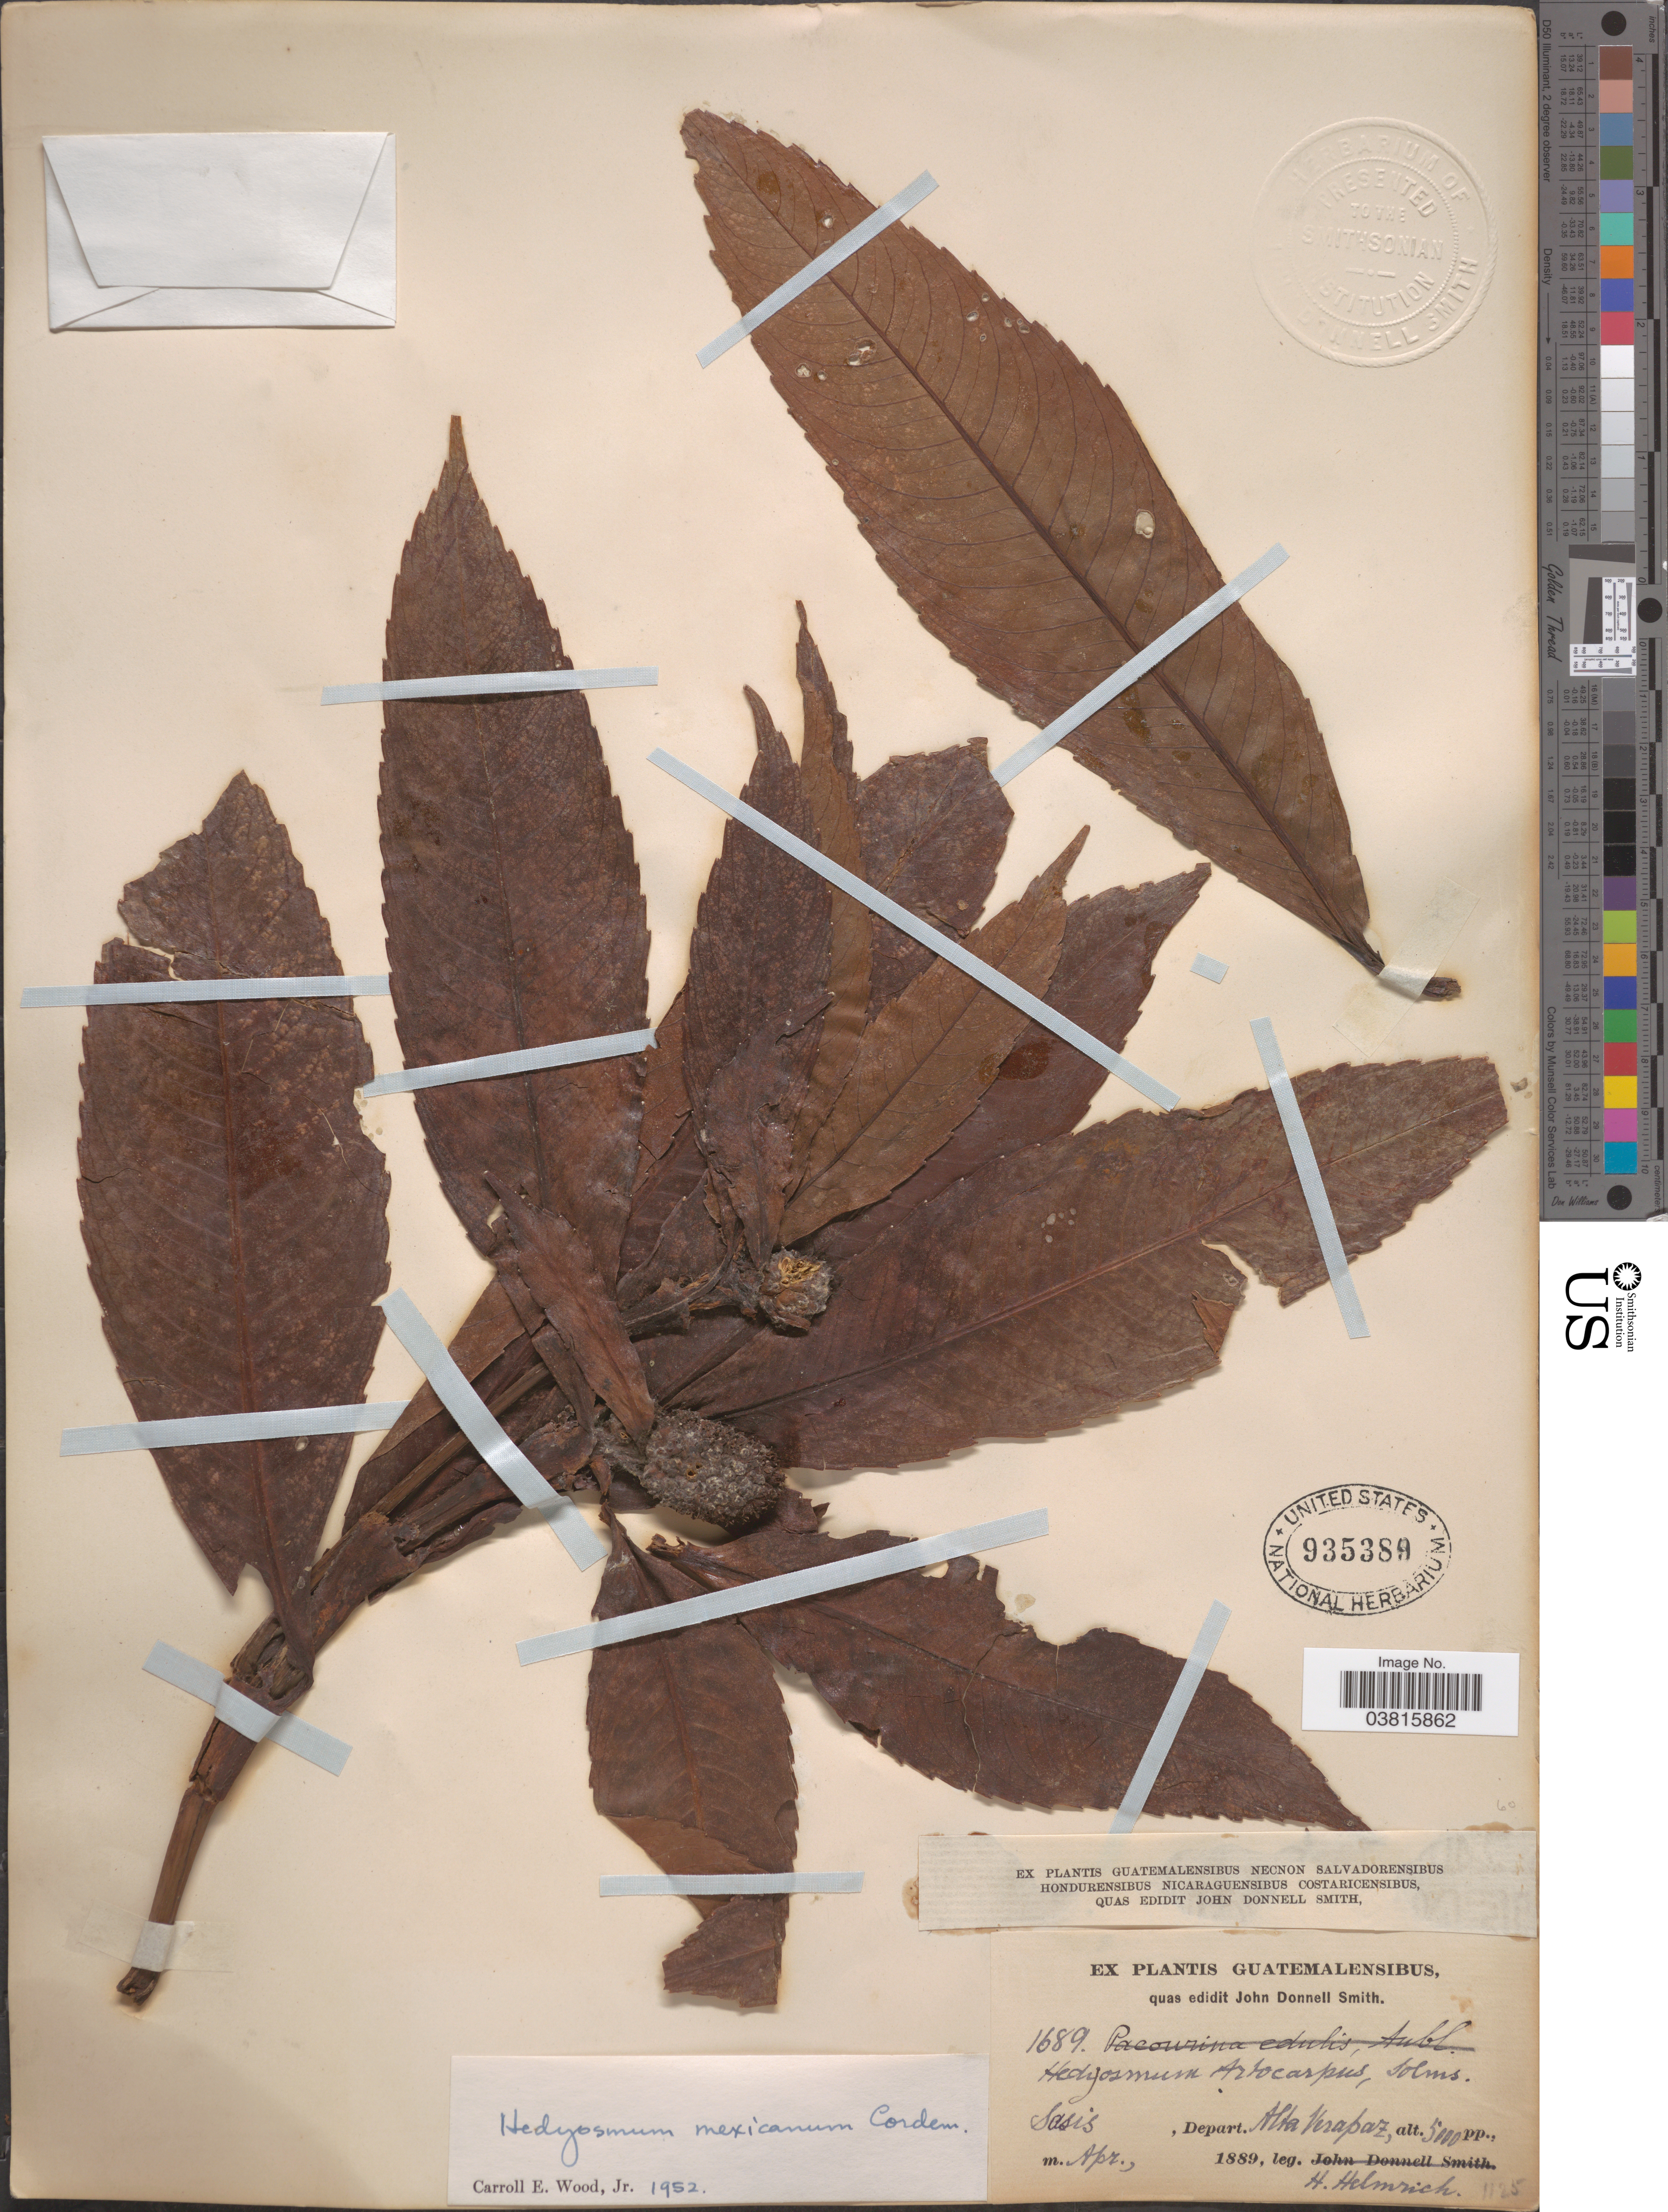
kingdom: Plantae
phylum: Tracheophyta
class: Magnoliopsida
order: Chloranthales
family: Chloranthaceae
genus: Hedyosmum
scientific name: Hedyosmum artocarpus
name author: Solms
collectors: H. Helmrich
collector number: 1689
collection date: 1889-04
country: Guatemala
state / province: Alta Verapaz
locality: Sasis, Depart. Alta Verapaz.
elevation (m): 1524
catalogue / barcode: US 935389